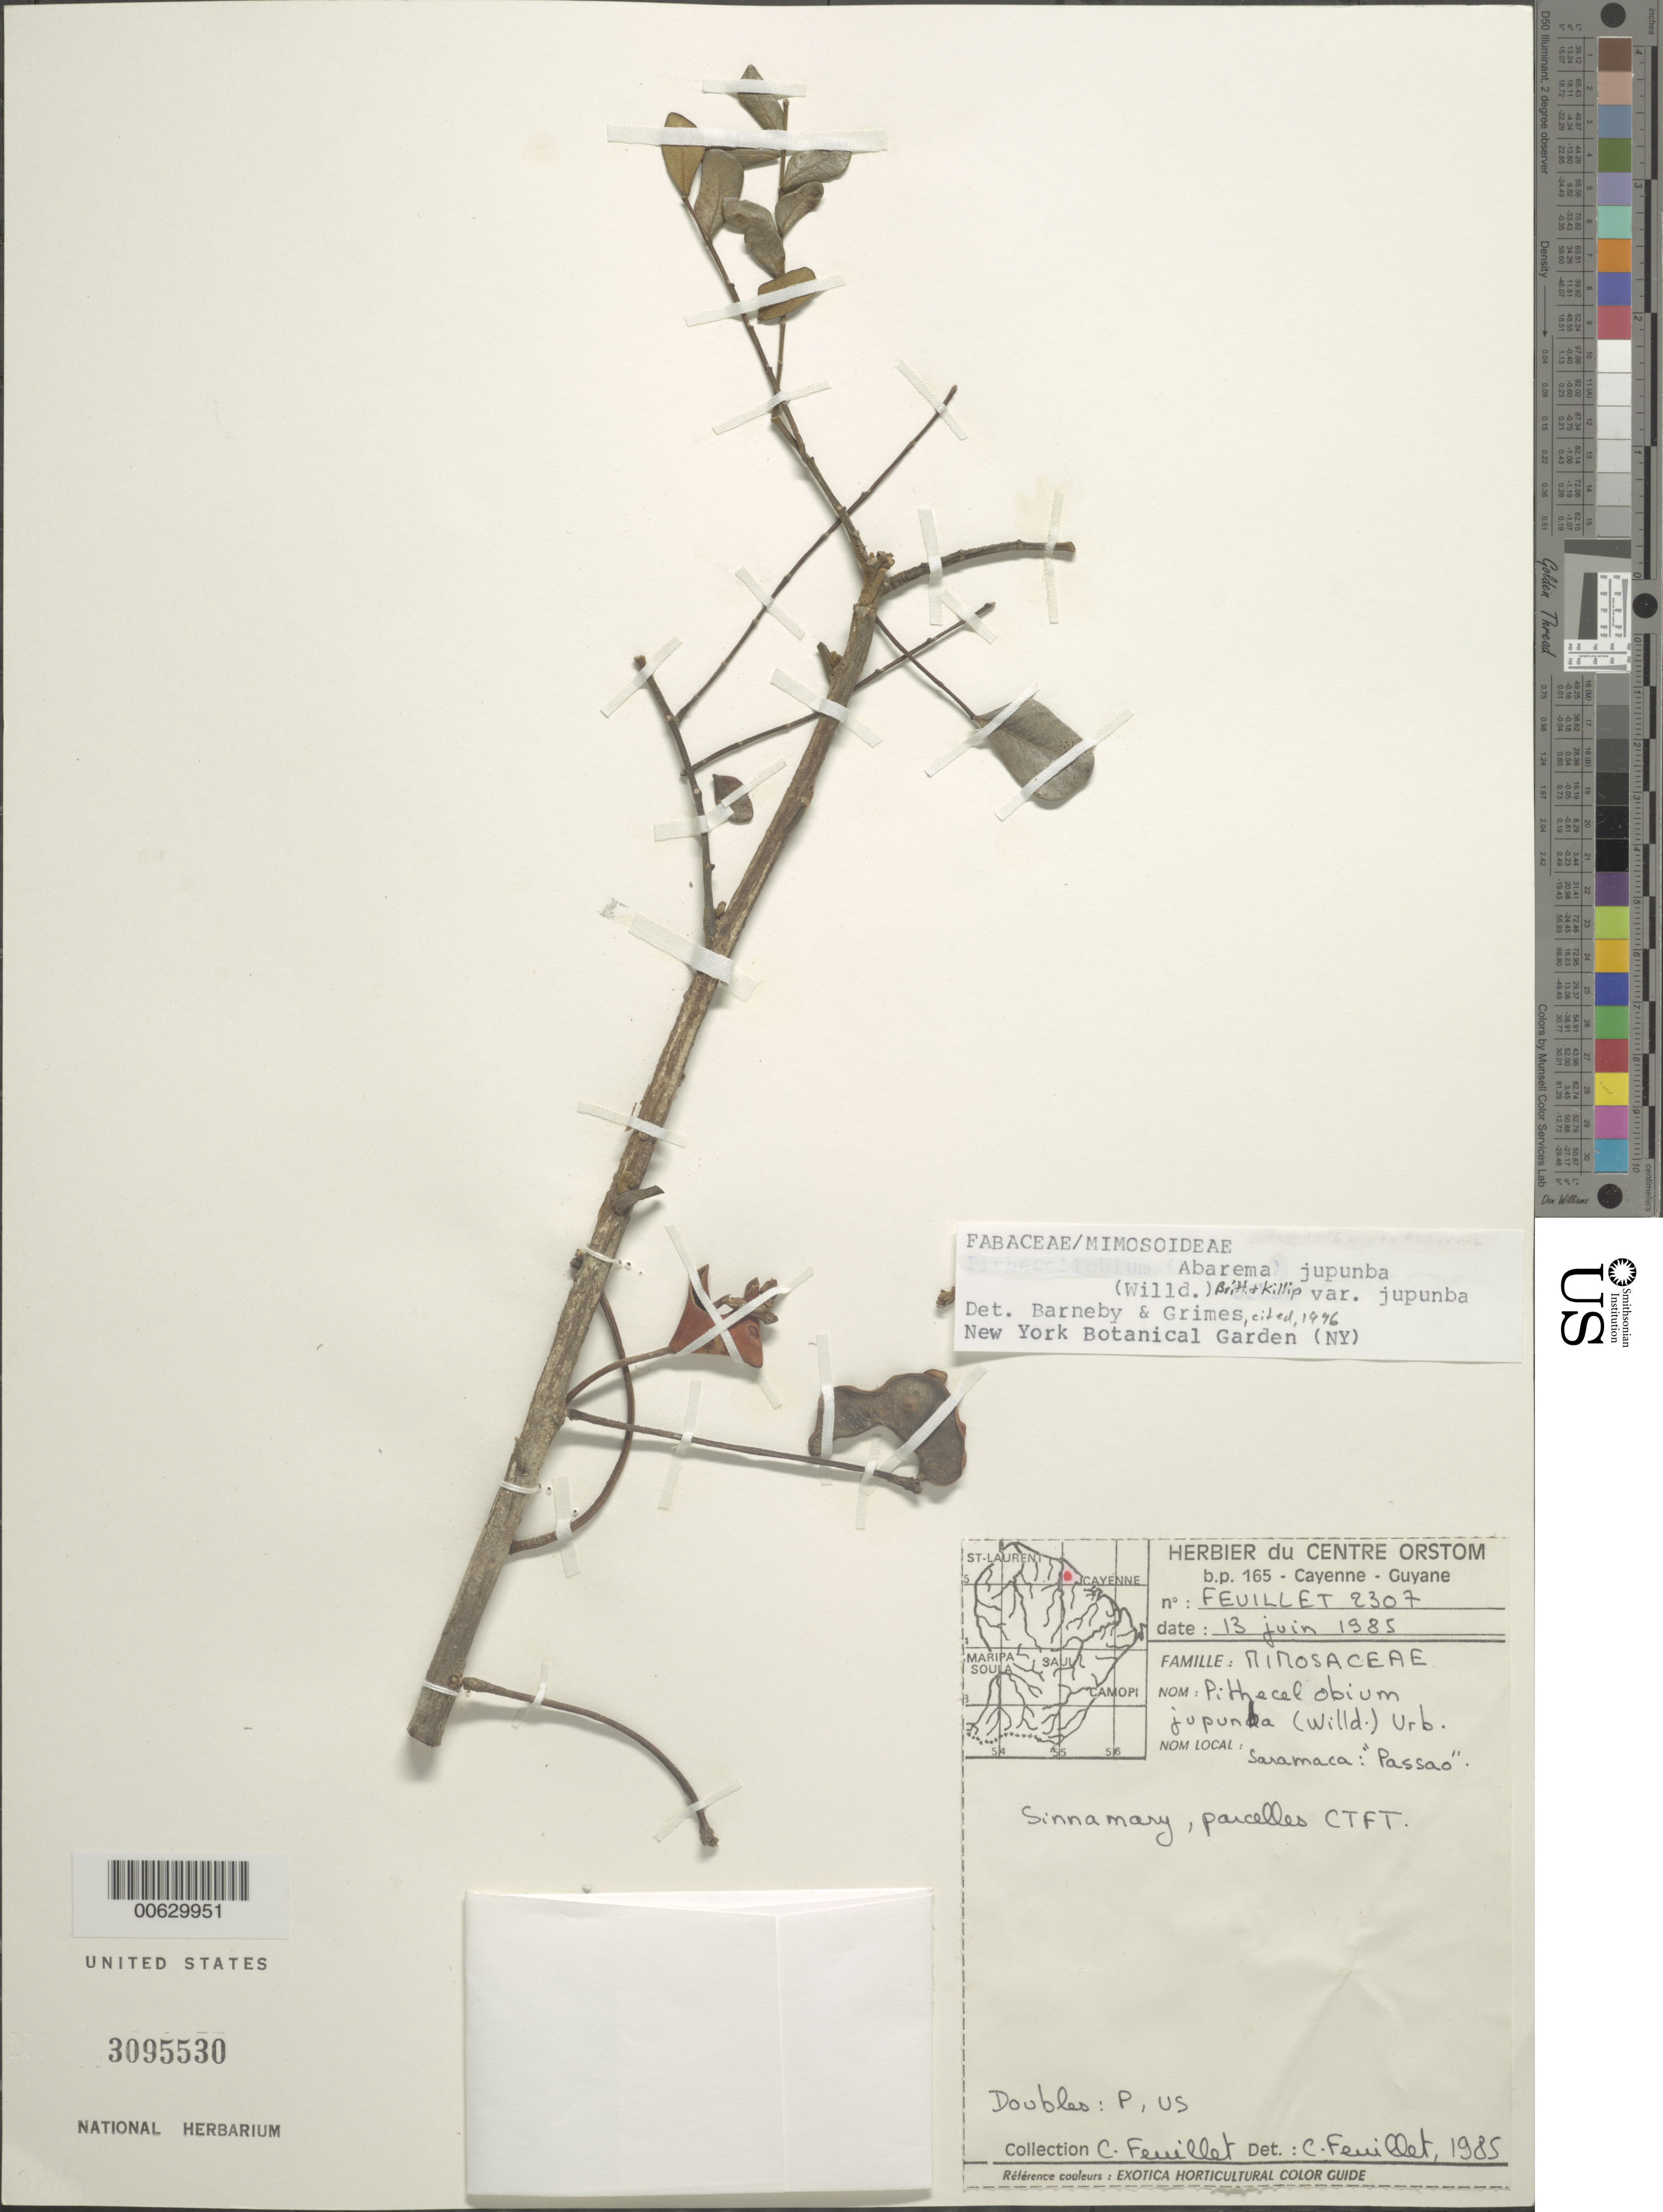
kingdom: Plantae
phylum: Tracheophyta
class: Magnoliopsida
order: Fabales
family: Fabaceae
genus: Abarema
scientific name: Abarema jupunba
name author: (Willd.) Britton & Killip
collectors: C. Feuillet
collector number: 2307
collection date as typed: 13-Jun-85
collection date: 1985-06-13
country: French Guiana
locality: Sinnamary, parcelles CTFT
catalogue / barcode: US 3095530